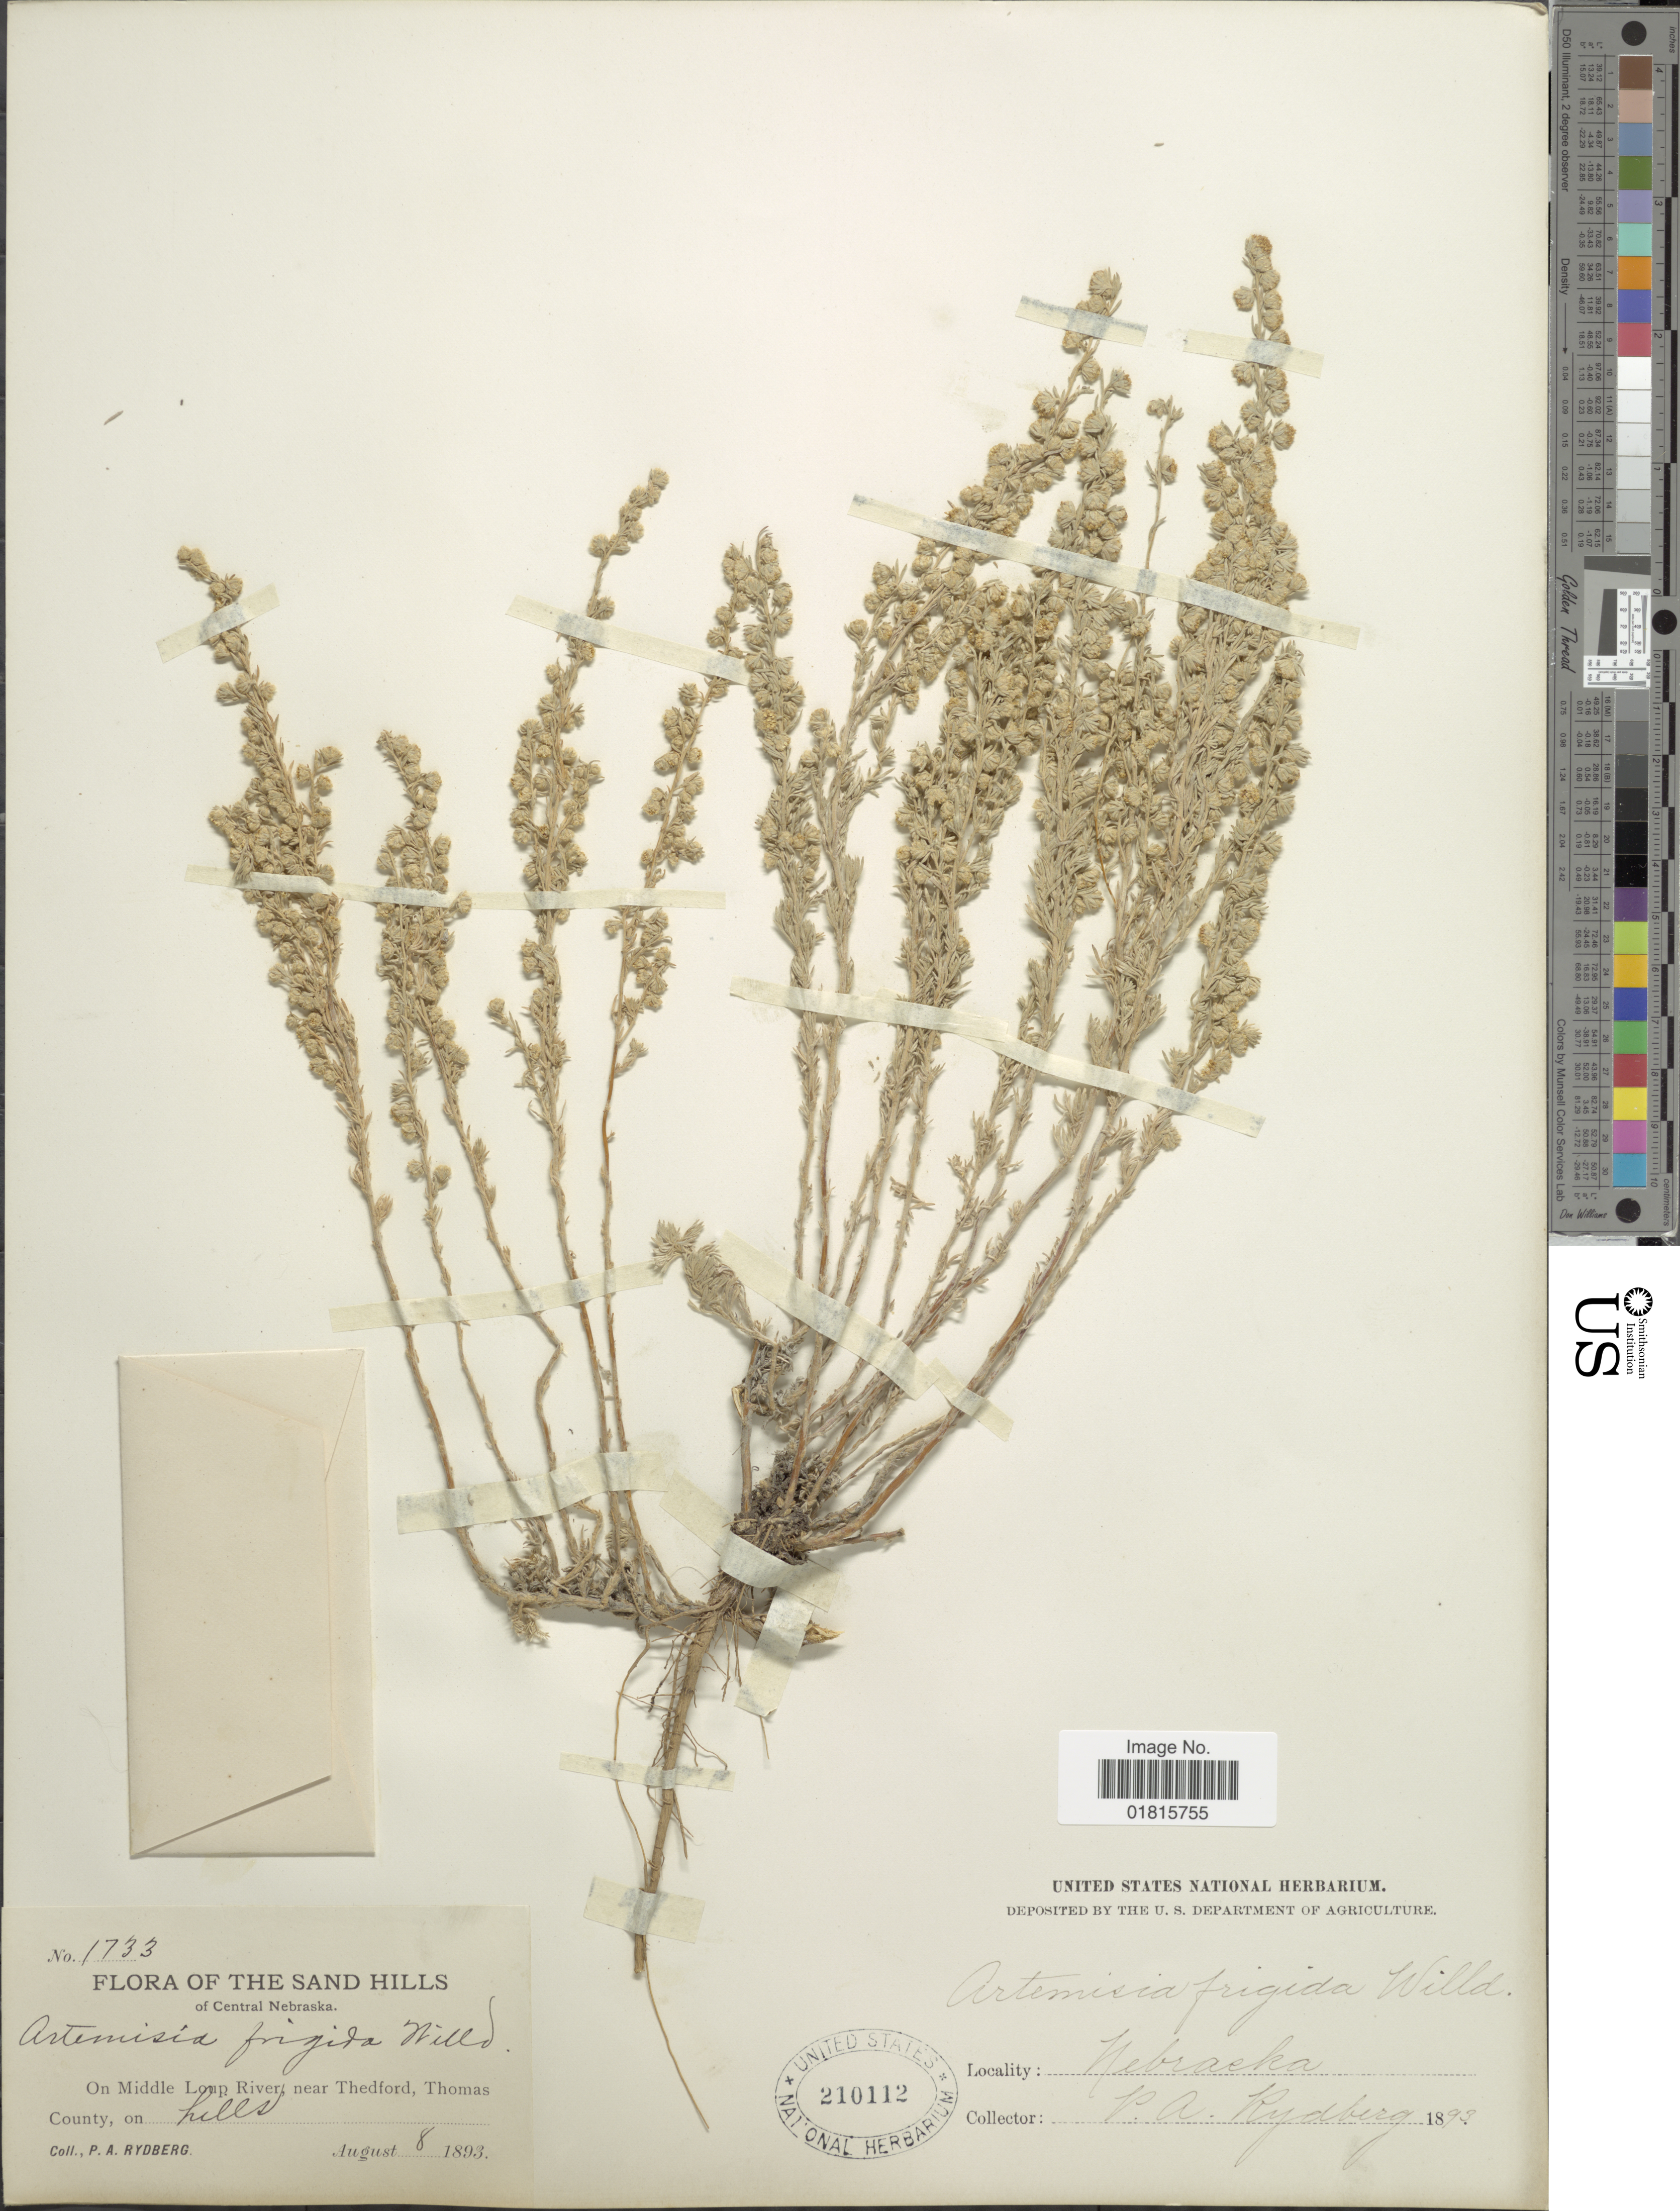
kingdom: Plantae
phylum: Tracheophyta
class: Magnoliopsida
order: Asterales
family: Asteraceae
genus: Artemisia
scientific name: Artemisia frigida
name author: Willd.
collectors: P. A. Rydberg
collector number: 1733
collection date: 1893-08-08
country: United States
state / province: Nebraska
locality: The Sand Hills of Central Nebraska, On Middle Loup River, near Thedford, Thomas County, on hills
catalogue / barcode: US 210112